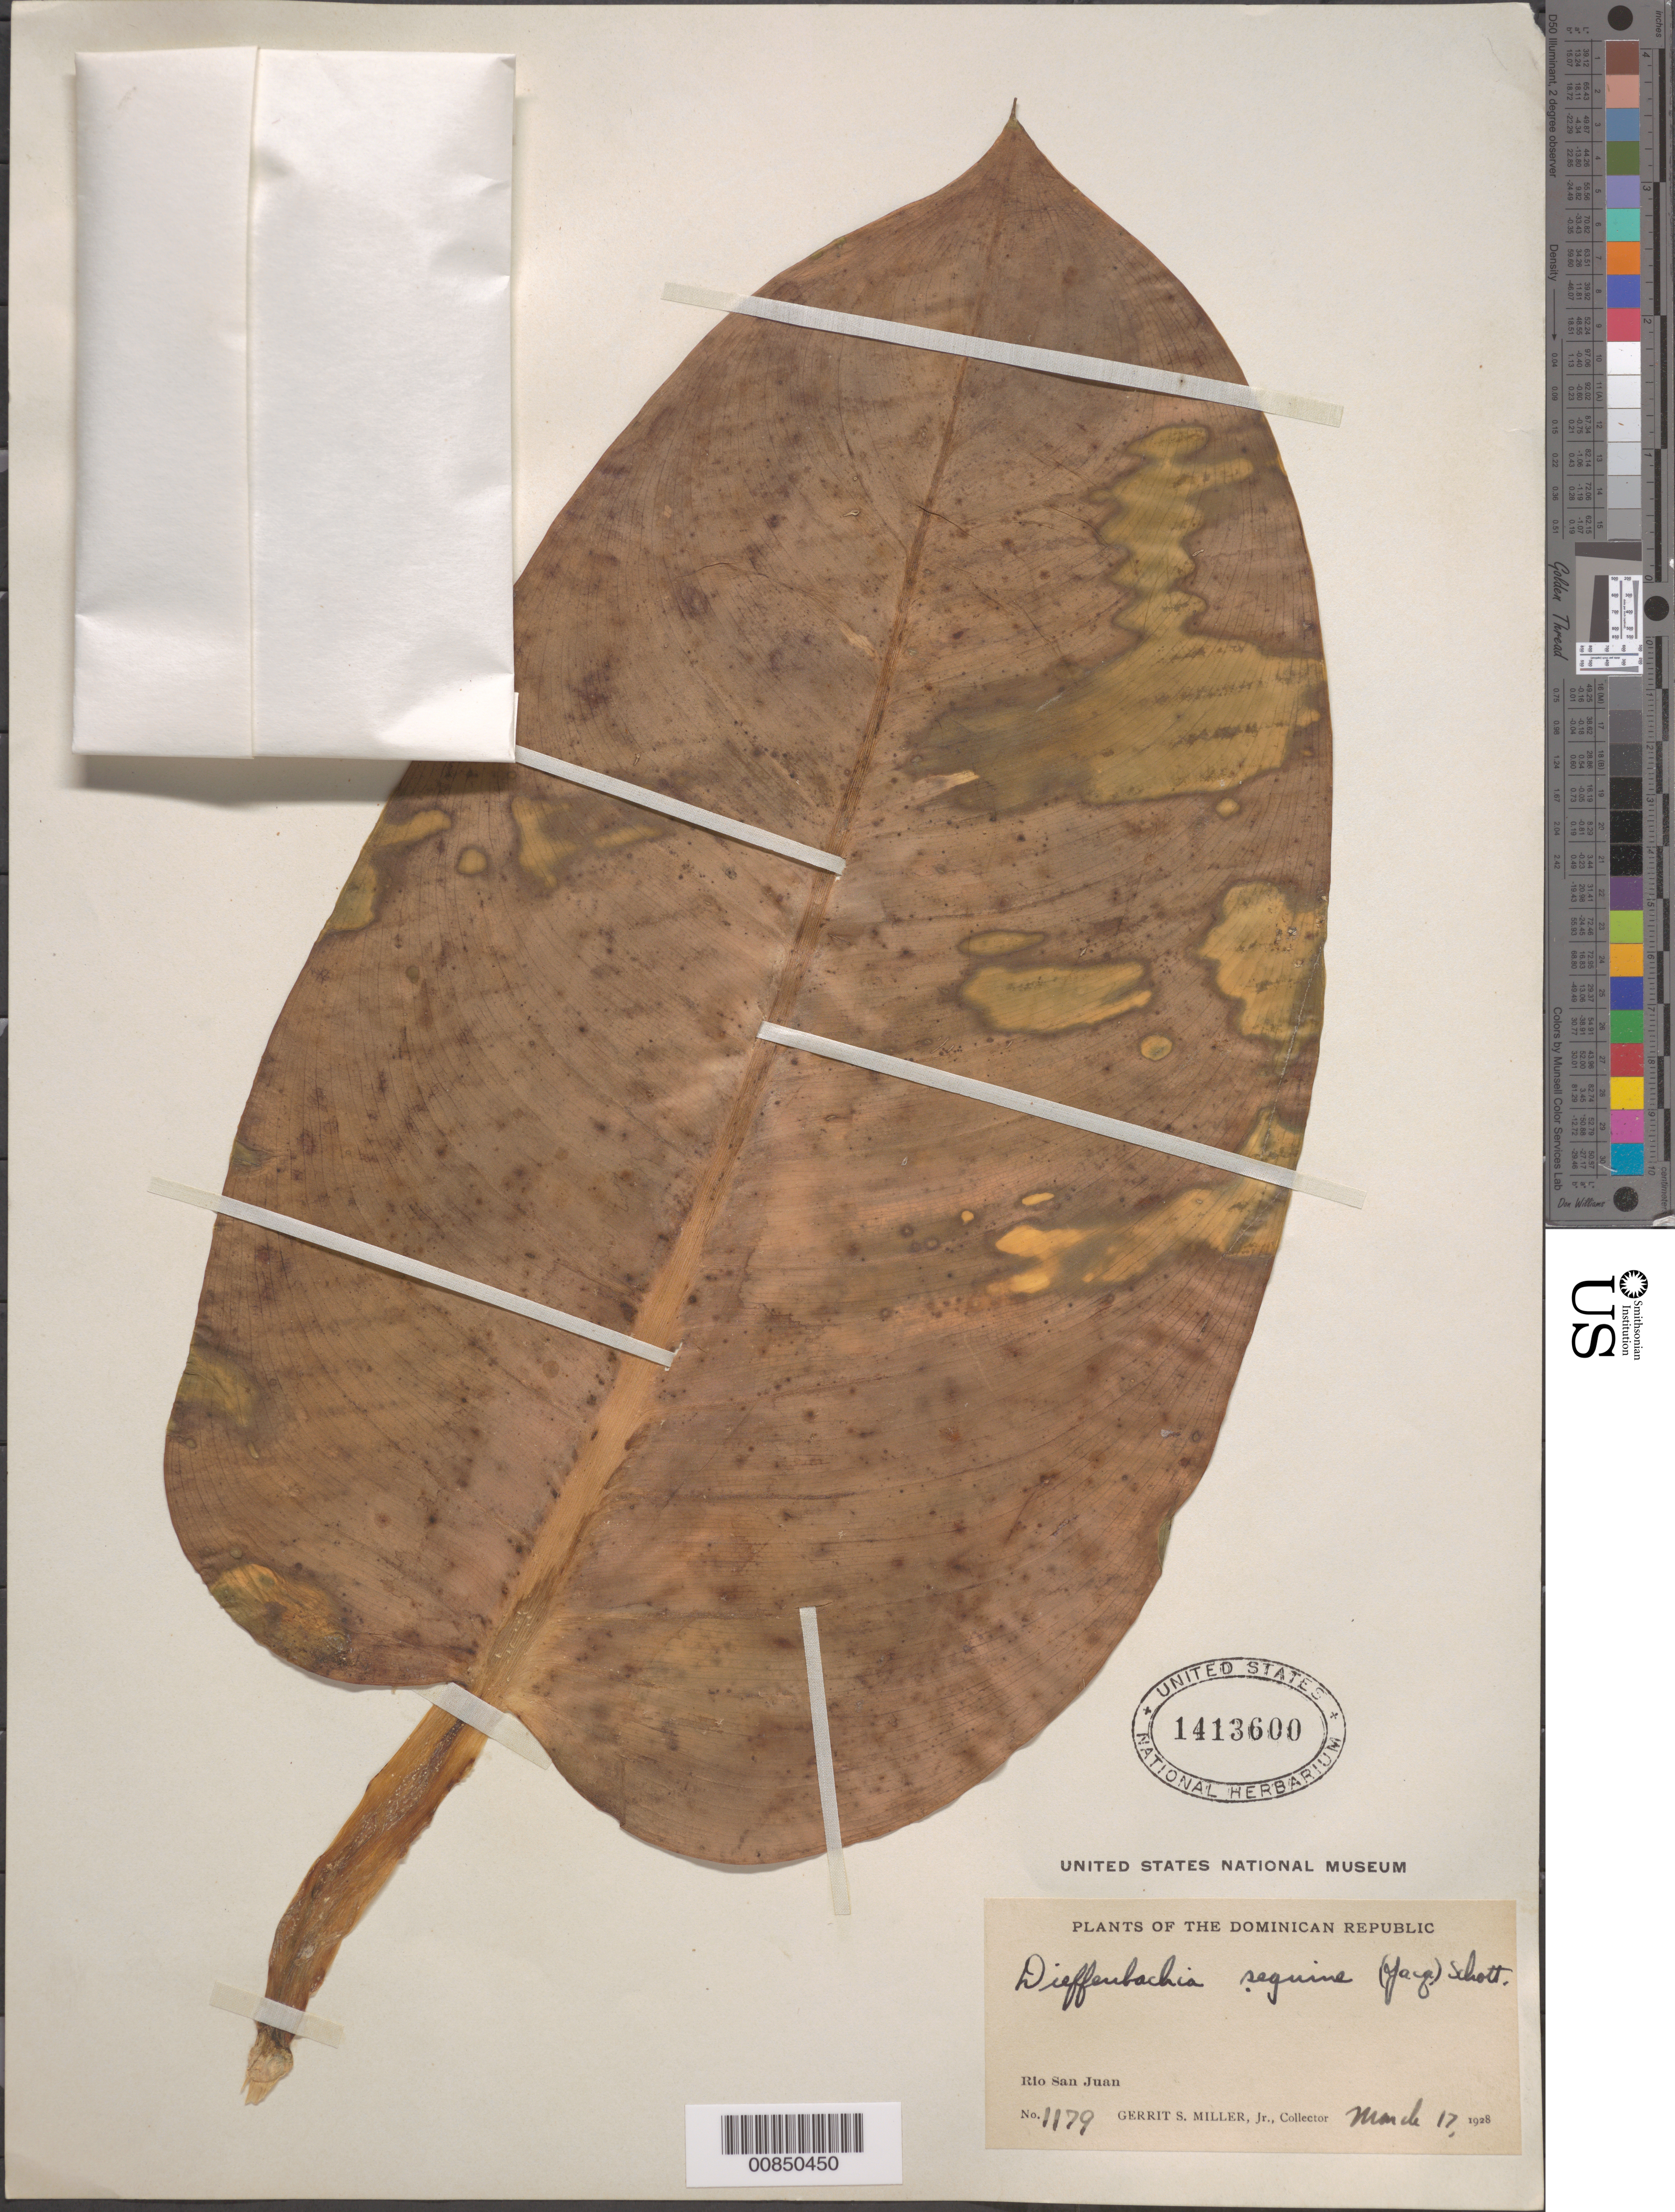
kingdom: Plantae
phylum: Tracheophyta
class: Liliopsida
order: Alismatales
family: Araceae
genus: Dieffenbachia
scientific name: Dieffenbachia seguine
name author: (Jacq.) Schott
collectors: G. S. Miller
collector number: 1179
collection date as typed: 17 Mar 1928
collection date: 1928-03-17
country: Dominican Republic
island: Hispaniola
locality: Rio San Juan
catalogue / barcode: US 1413600